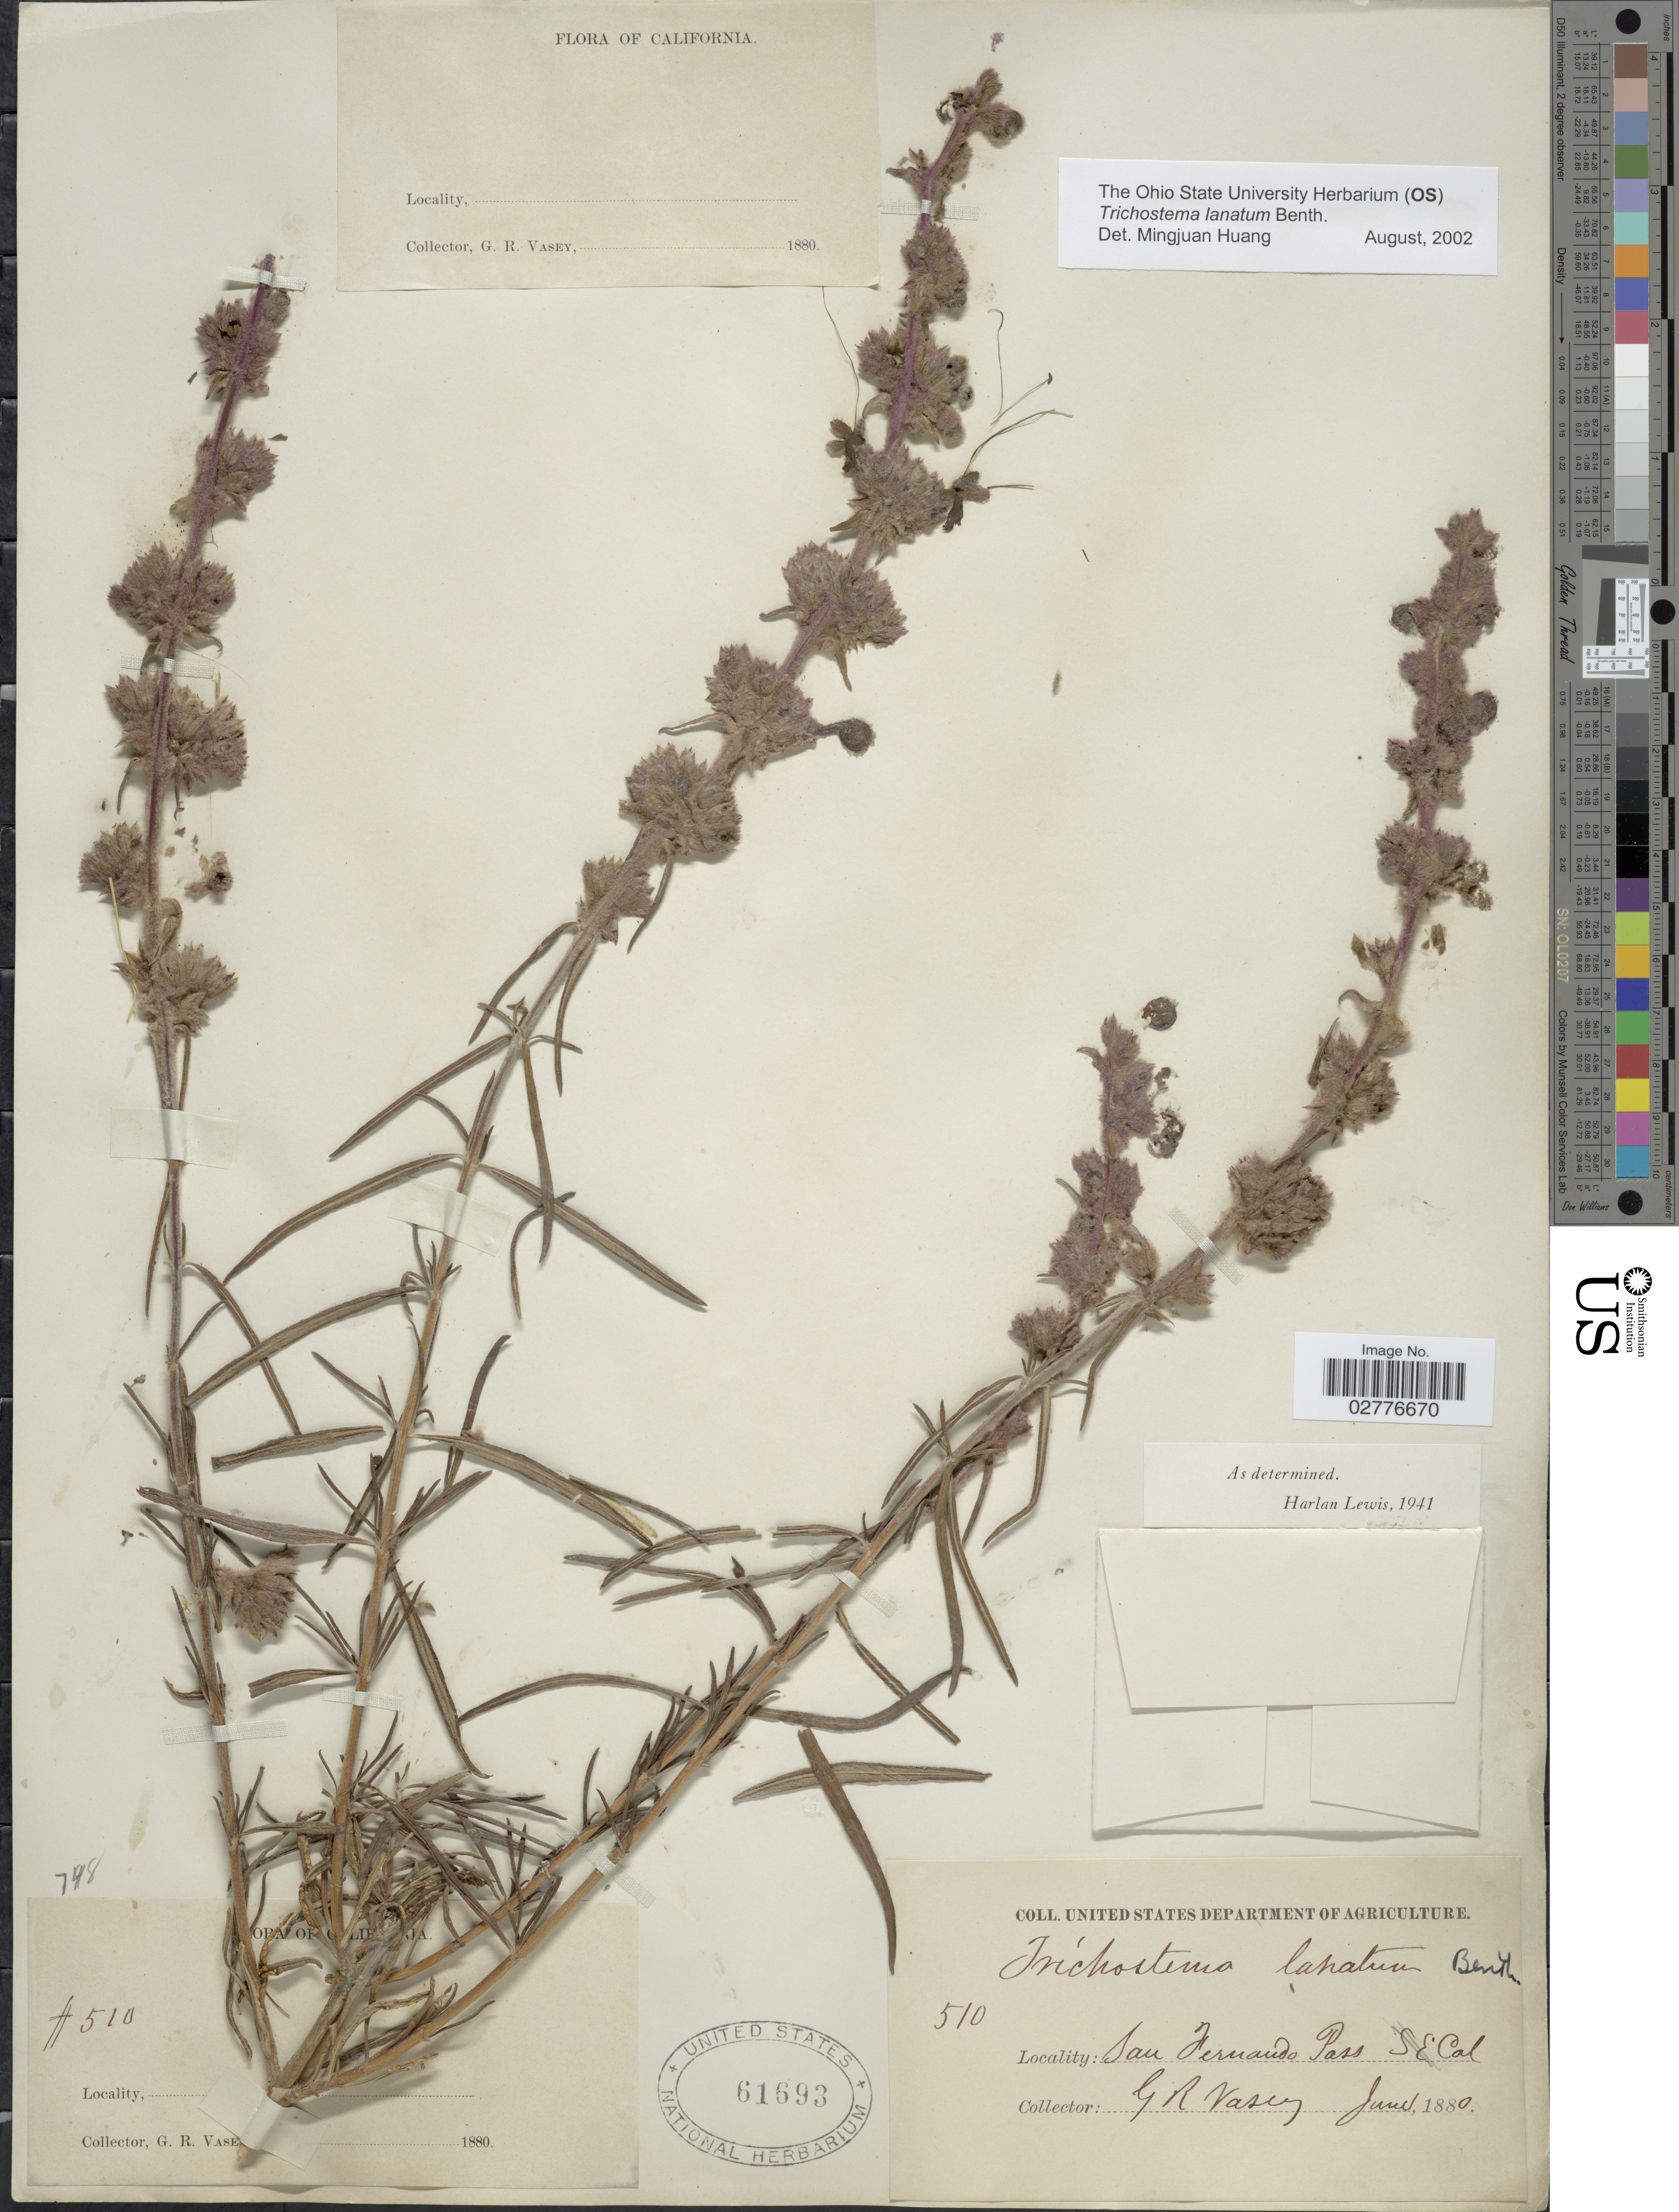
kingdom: Plantae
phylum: Tracheophyta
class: Magnoliopsida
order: Lamiales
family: Lamiaceae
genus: Trichostema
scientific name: Trichostema lanatum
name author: Benth.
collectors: G. R. Vasey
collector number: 510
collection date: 1880-06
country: United States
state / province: California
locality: San Fernando Pass.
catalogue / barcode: US 61693